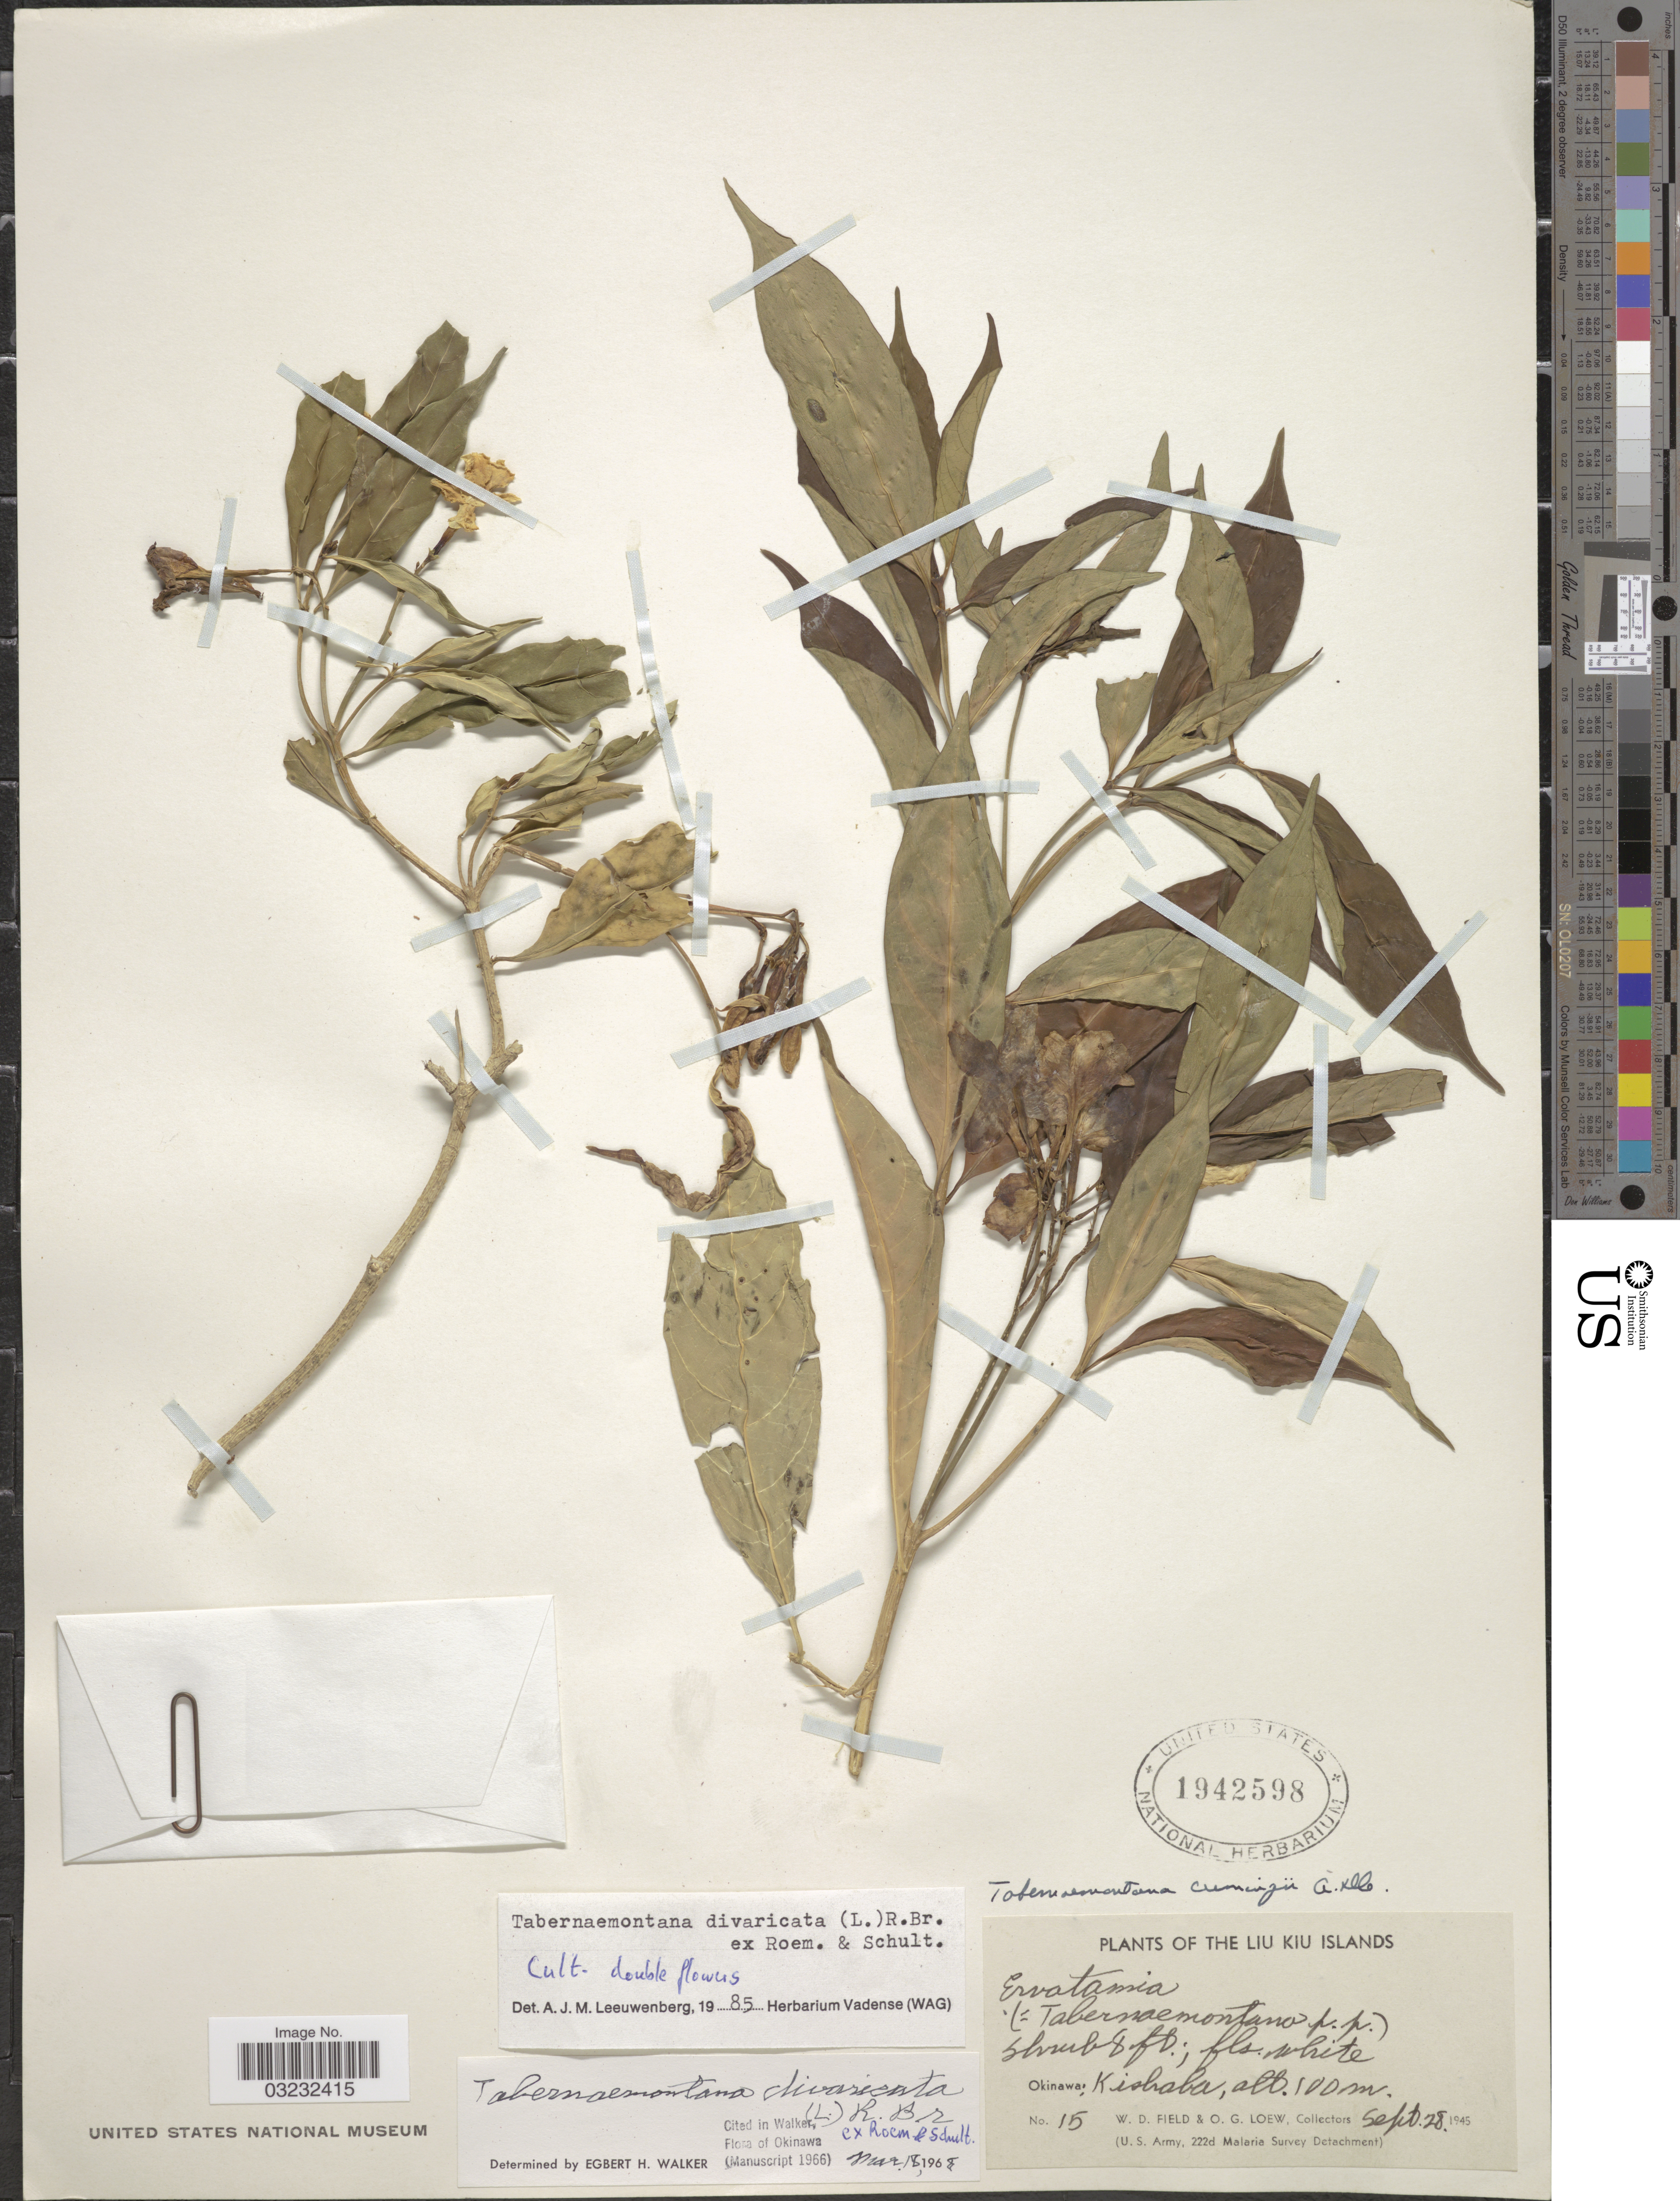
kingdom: Plantae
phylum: Tracheophyta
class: Magnoliopsida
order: Gentianales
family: Apocynaceae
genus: Tabernaemontana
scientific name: Tabernaemontana divaricata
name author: (L.) R. Br. ex Roem. & Schult.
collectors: W. D. Field & O. G. Loew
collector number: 15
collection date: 1945-09-28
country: Japan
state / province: Okinawa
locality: The Liu Kiu Islands, Okinawa; Kishaba.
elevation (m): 100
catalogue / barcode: US 1942598